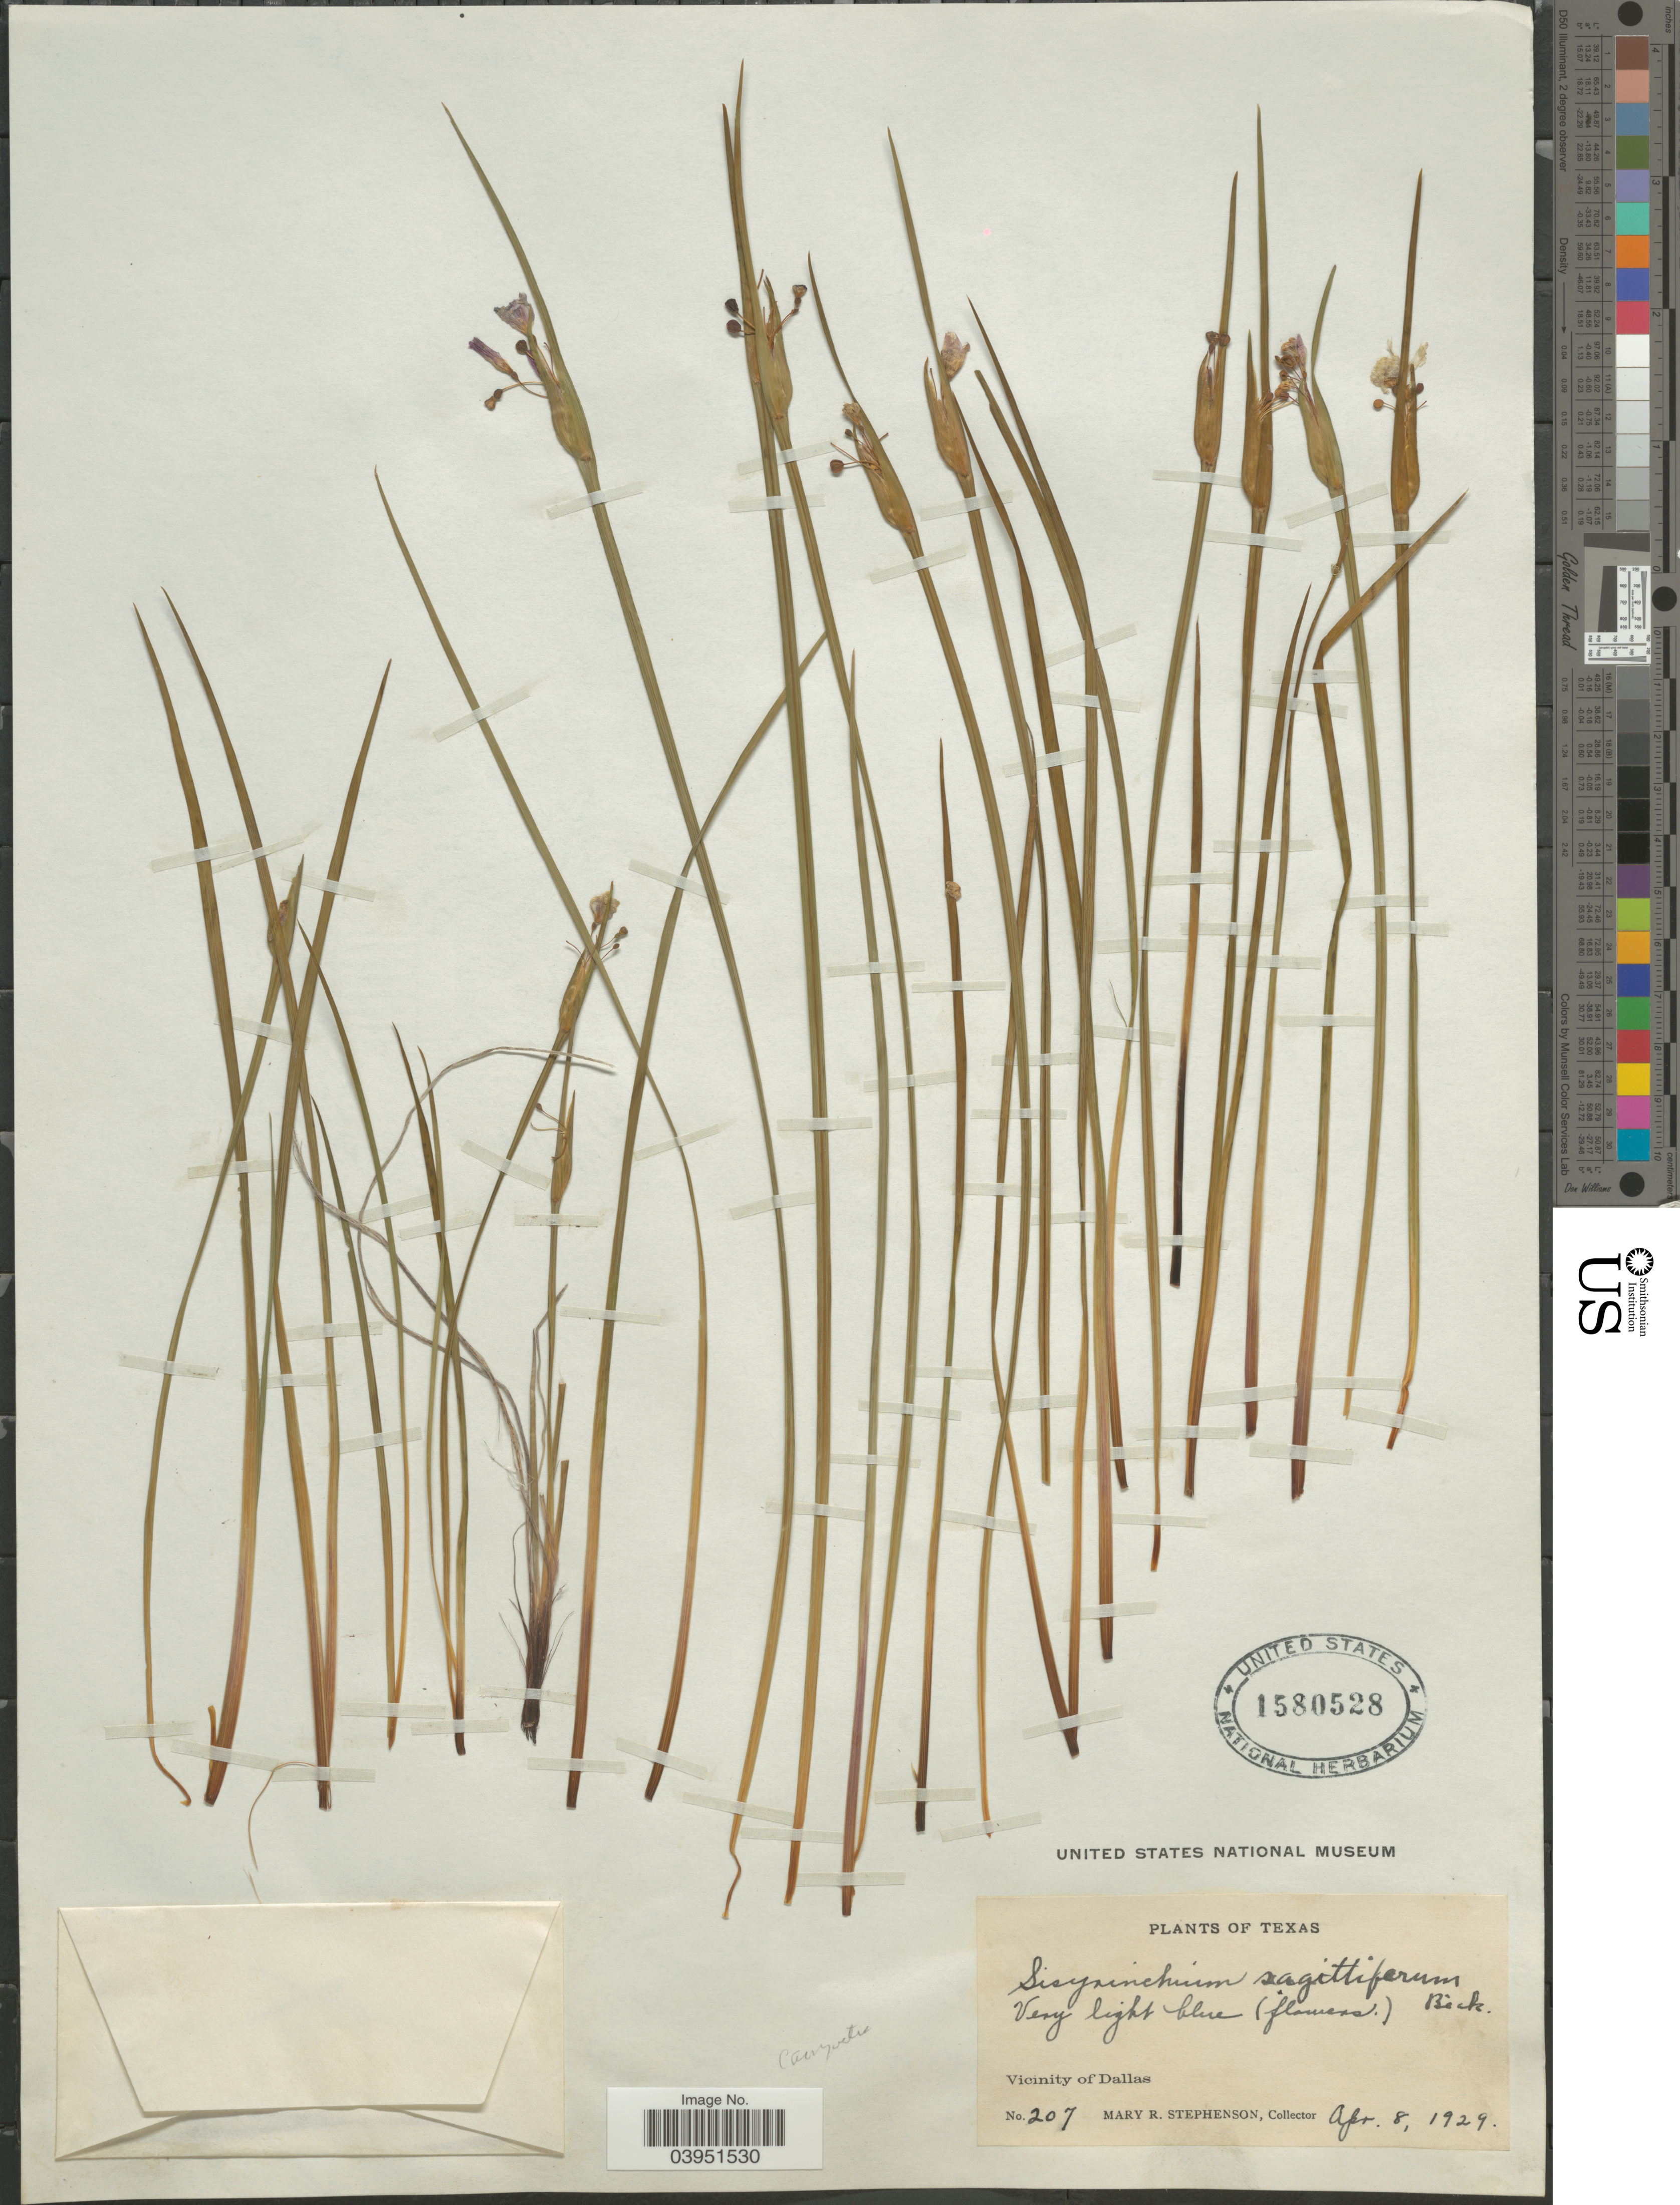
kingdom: Plantae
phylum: Tracheophyta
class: Liliopsida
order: Asparagales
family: Iridaceae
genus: Sisyrinchium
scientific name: Sisyrinchium sagittiferum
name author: E.P. Bicknell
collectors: M. Stephenson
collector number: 207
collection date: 1929-04-08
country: United States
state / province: Texas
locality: Vicinity of Dallas.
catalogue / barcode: US 1580528